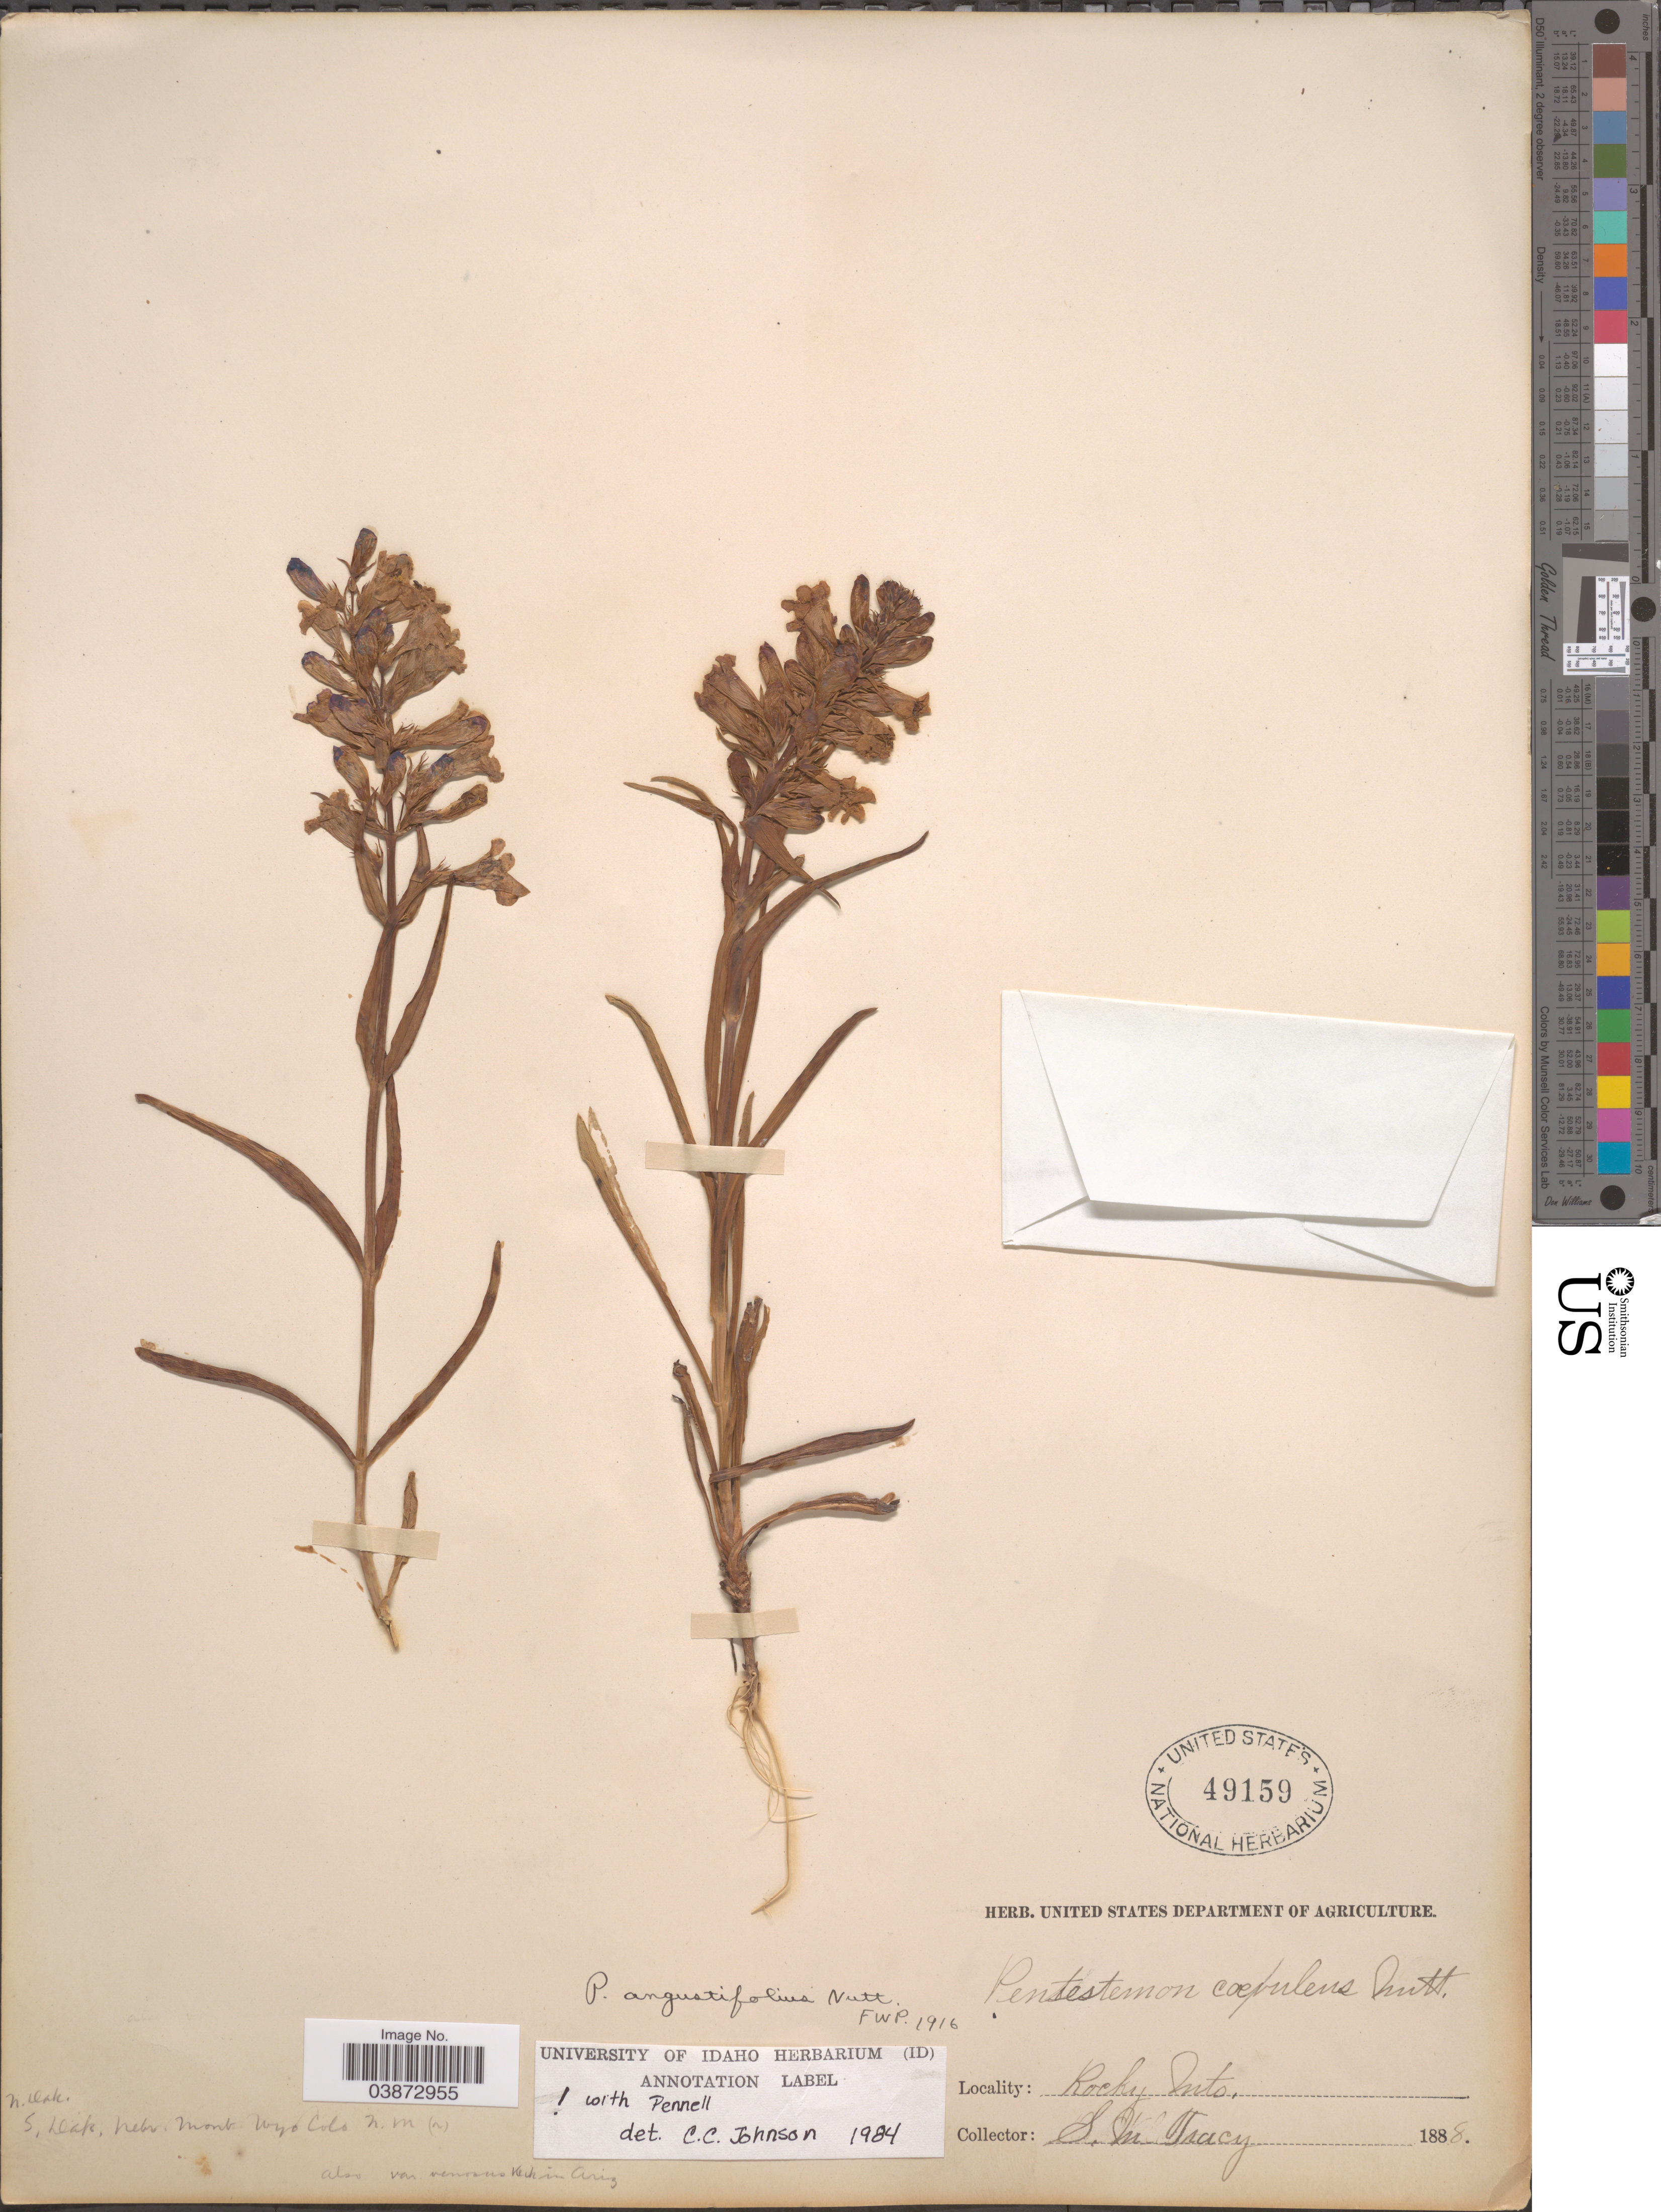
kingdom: Plantae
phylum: Tracheophyta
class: Magnoliopsida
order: Lamiales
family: Plantaginaceae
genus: Penstemon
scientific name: Penstemon angustifolius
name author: Nutt. ex Pursh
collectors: S. M. Tracy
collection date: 1888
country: United States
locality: Rocky Mts.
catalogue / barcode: US 49159